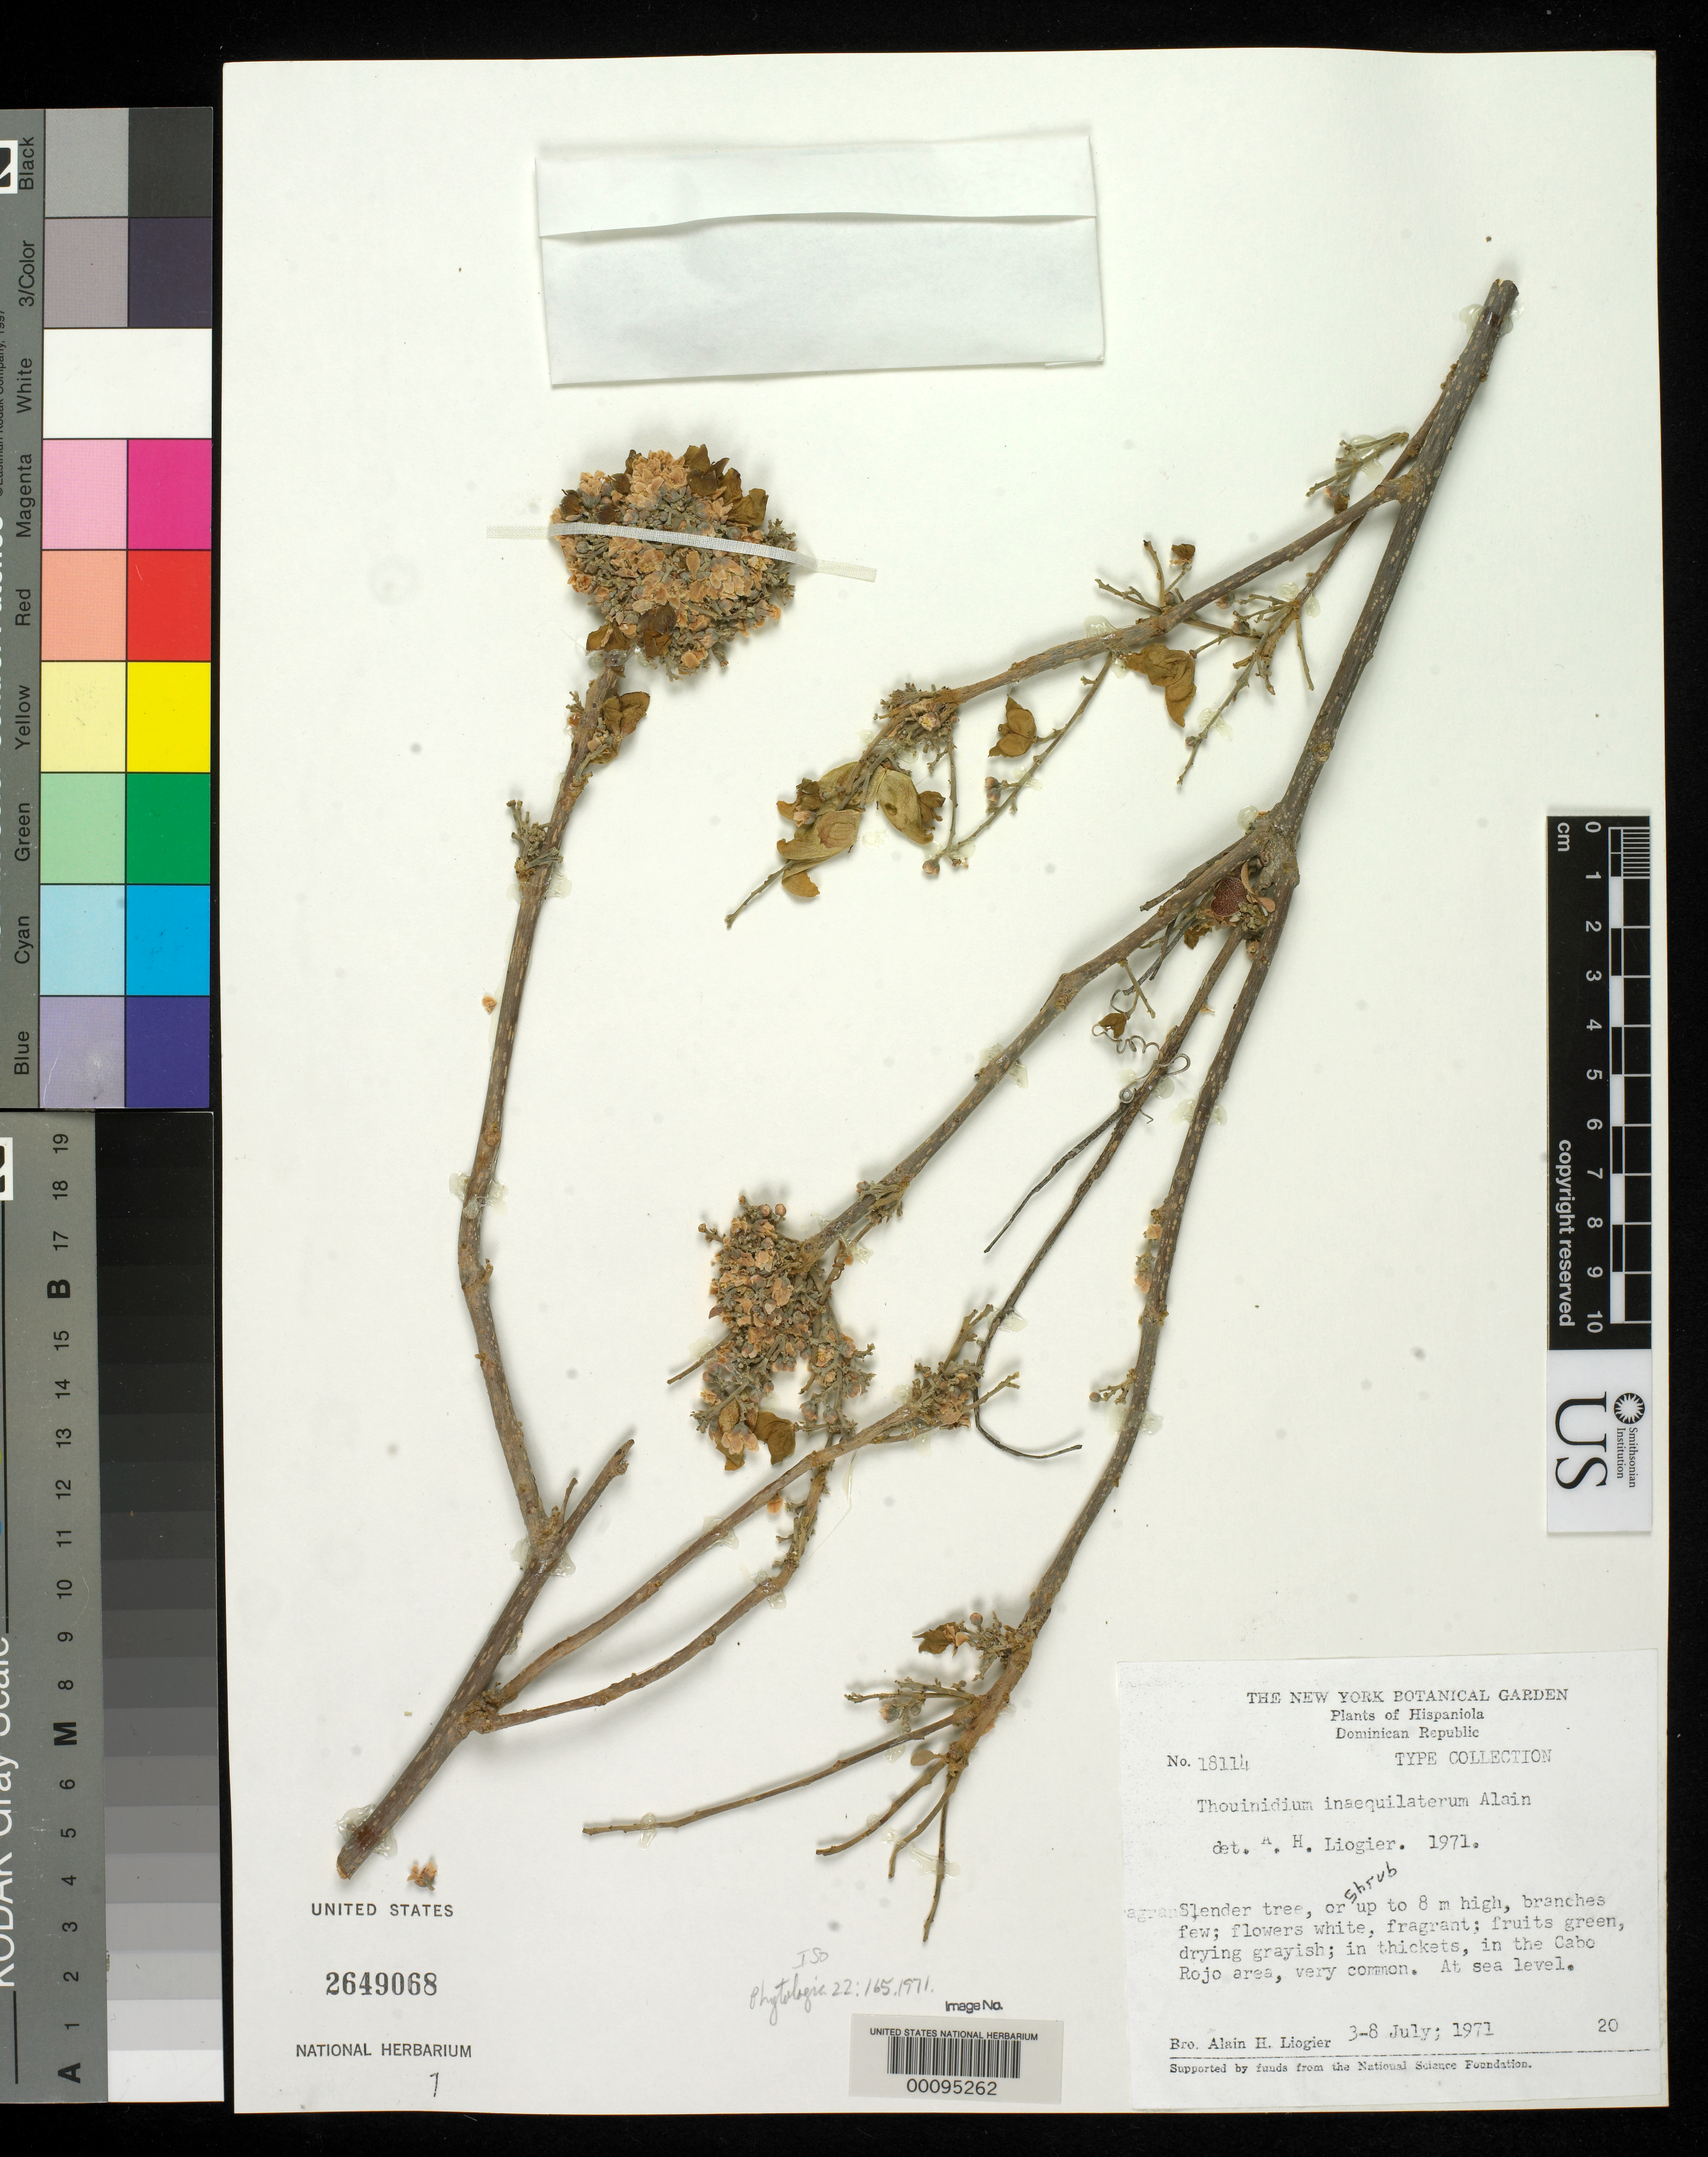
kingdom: Plantae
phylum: Tracheophyta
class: Magnoliopsida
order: Sapindales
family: Sapindaceae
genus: Thouinidium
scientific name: Thouinidium inaequilaterum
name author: Alain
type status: Isotype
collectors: A. H. Liogier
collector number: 18114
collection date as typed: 03 Jul 1971 to 08 Jul 1971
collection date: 1971-07-03/1971-07-08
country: Dominican Republic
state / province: Pedernales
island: Hispaniola Island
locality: Cabo Rojo; alt. sea level.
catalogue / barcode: US 2649068